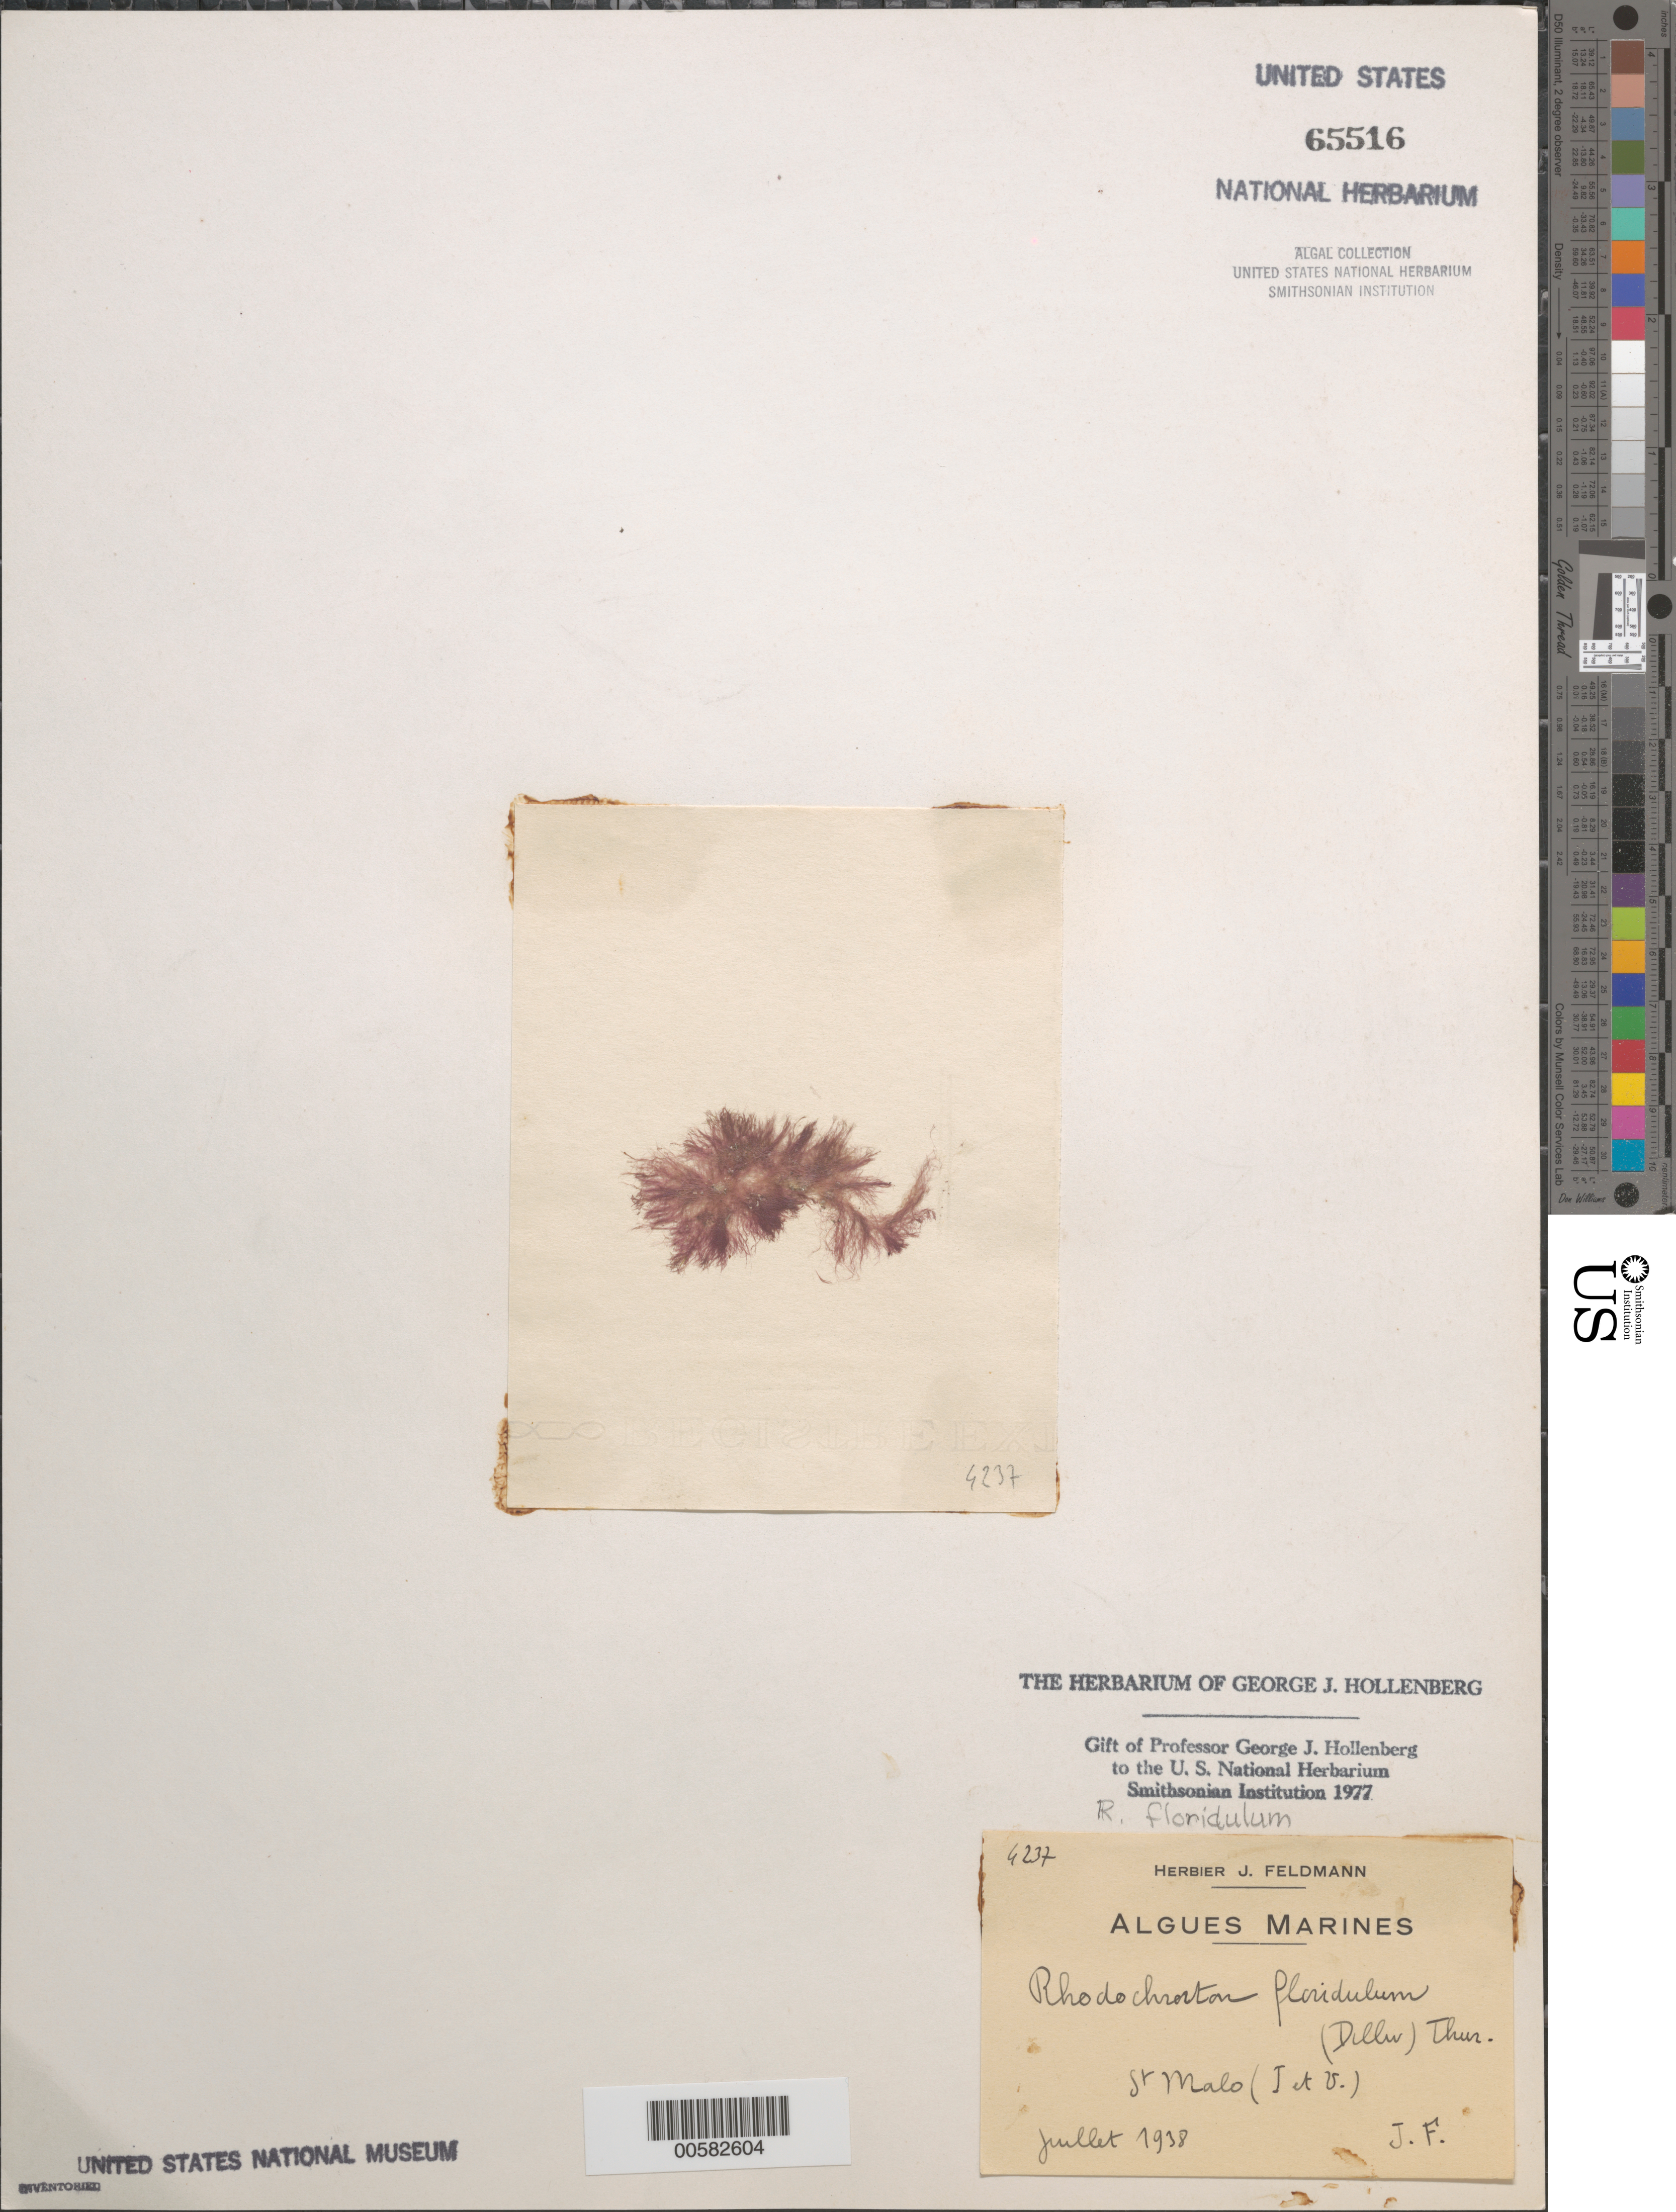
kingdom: Plantae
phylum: Rhodophyta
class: Florideophyceae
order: Palmariales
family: Rhodothamniellaceae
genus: Rhodothamniella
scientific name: Rhodothamniella floridula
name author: (Dillwyn) Feldmann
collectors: J. Feldmann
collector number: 4237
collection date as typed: Jul 1938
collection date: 1938-07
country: France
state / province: Bretagne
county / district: Ille-et-Vilaine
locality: St. Malo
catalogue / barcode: US 65516